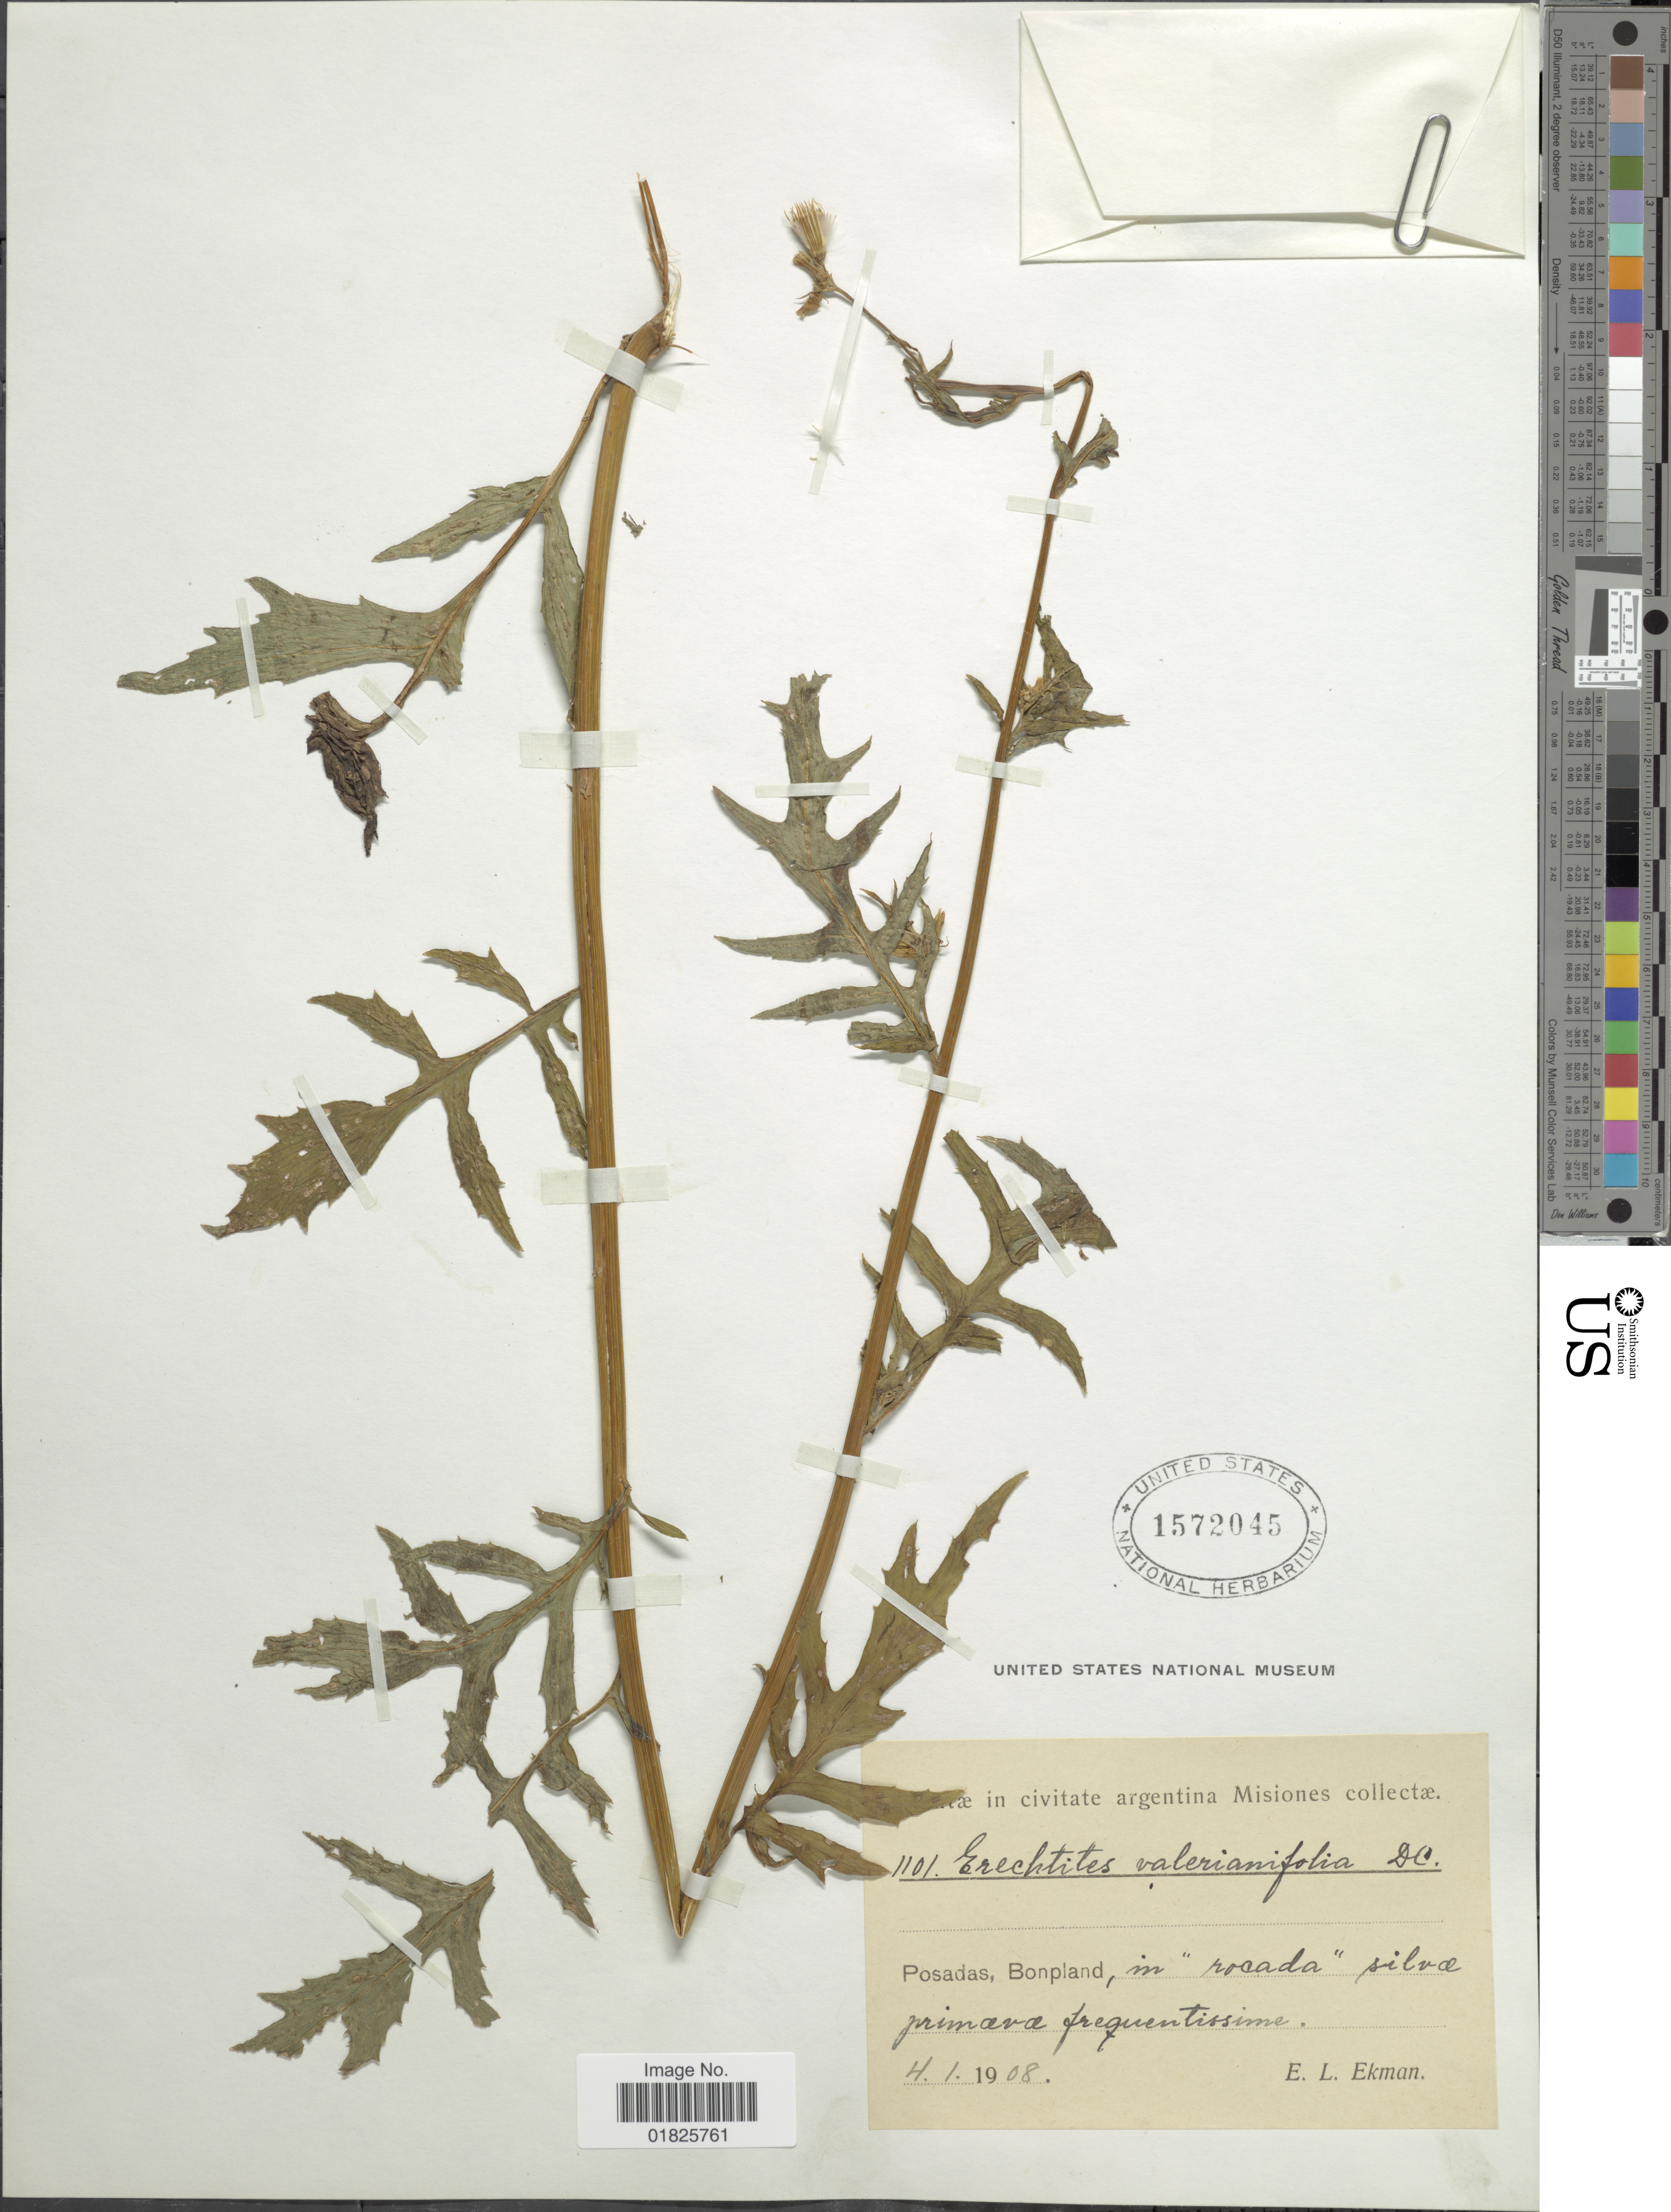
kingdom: Plantae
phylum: Tracheophyta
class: Magnoliopsida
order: Asterales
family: Asteraceae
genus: Erechtites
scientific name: Erechtites valerianifolius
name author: (Link ex Spreng.) DC.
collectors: E. L. Ekman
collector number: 1101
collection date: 1908-01-04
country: Argentina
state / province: Misiones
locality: Posadas, Bonpland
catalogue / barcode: US 1572045